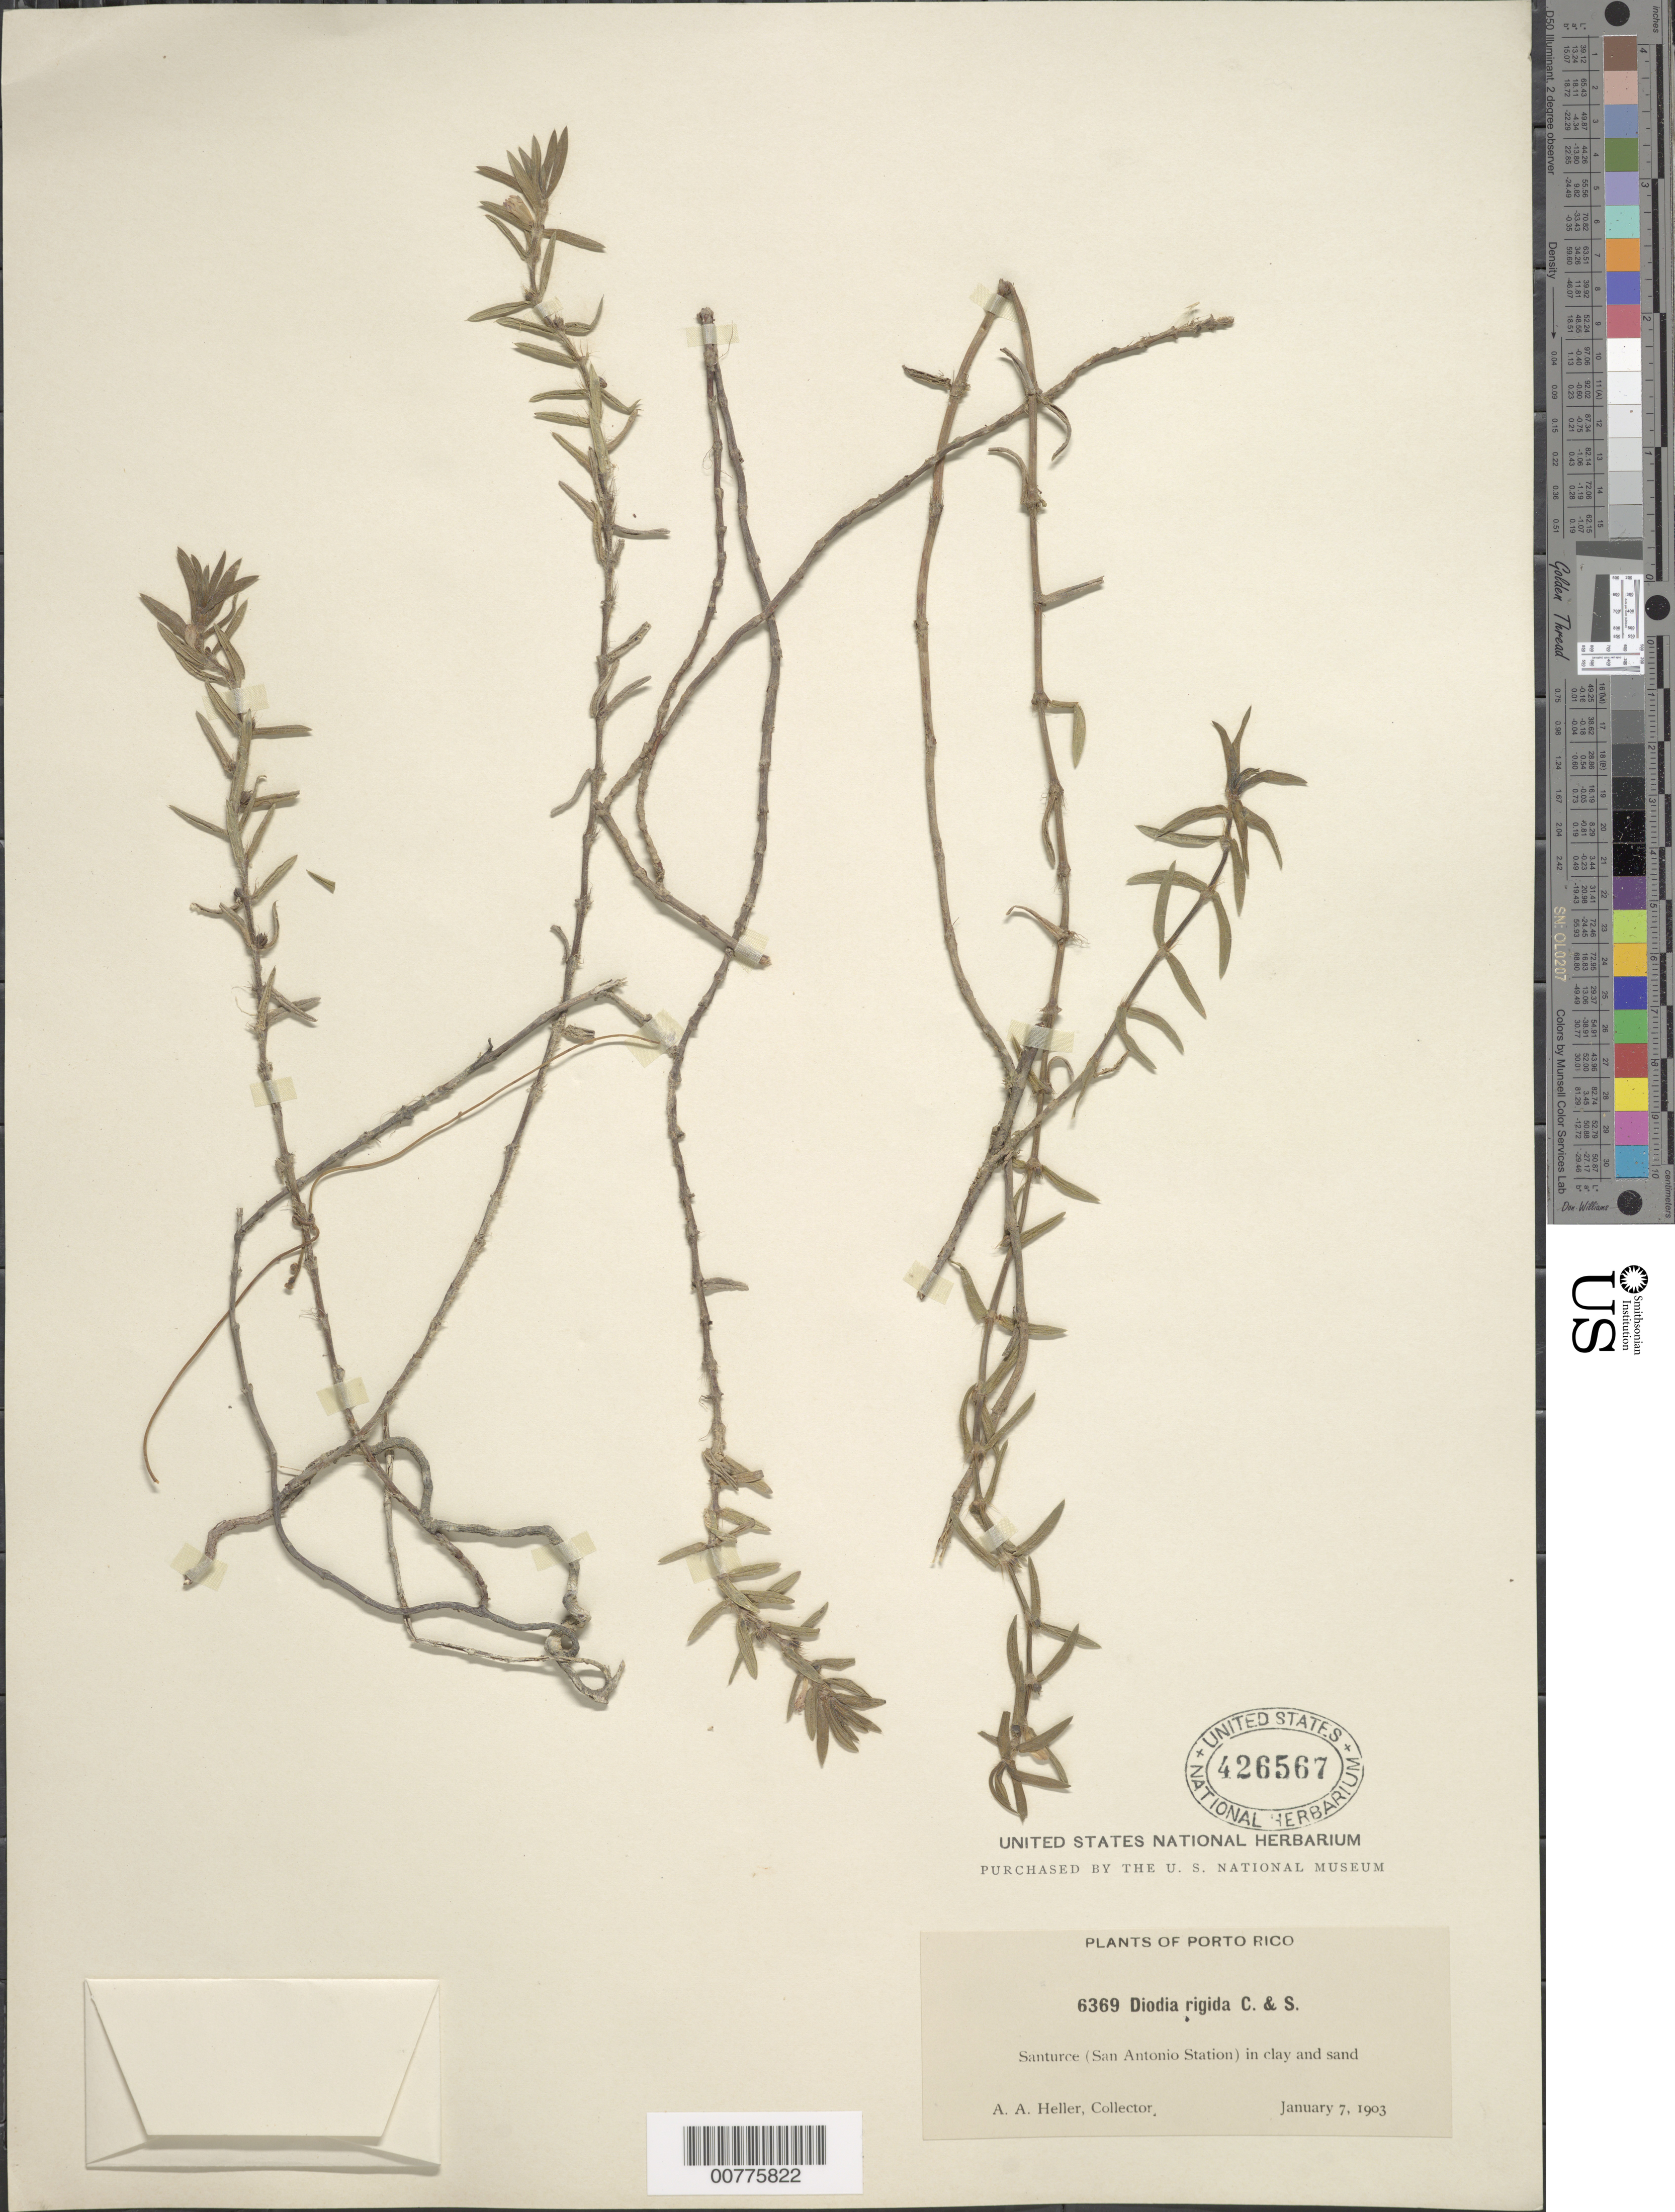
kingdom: Plantae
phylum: Tracheophyta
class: Magnoliopsida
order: Gentianales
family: Rubiaceae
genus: Diodella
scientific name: Diodella apiculata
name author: (Willd. ex Roem. & Schult.) Bacigalupo & E.L. Cabral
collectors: A. A. Heller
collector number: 6369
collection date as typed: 07 Jan 1903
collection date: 1903-01-07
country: Puerto Rico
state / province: San Juan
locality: Santurce (San Antonio Station) in clay and sand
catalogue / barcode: US 426567